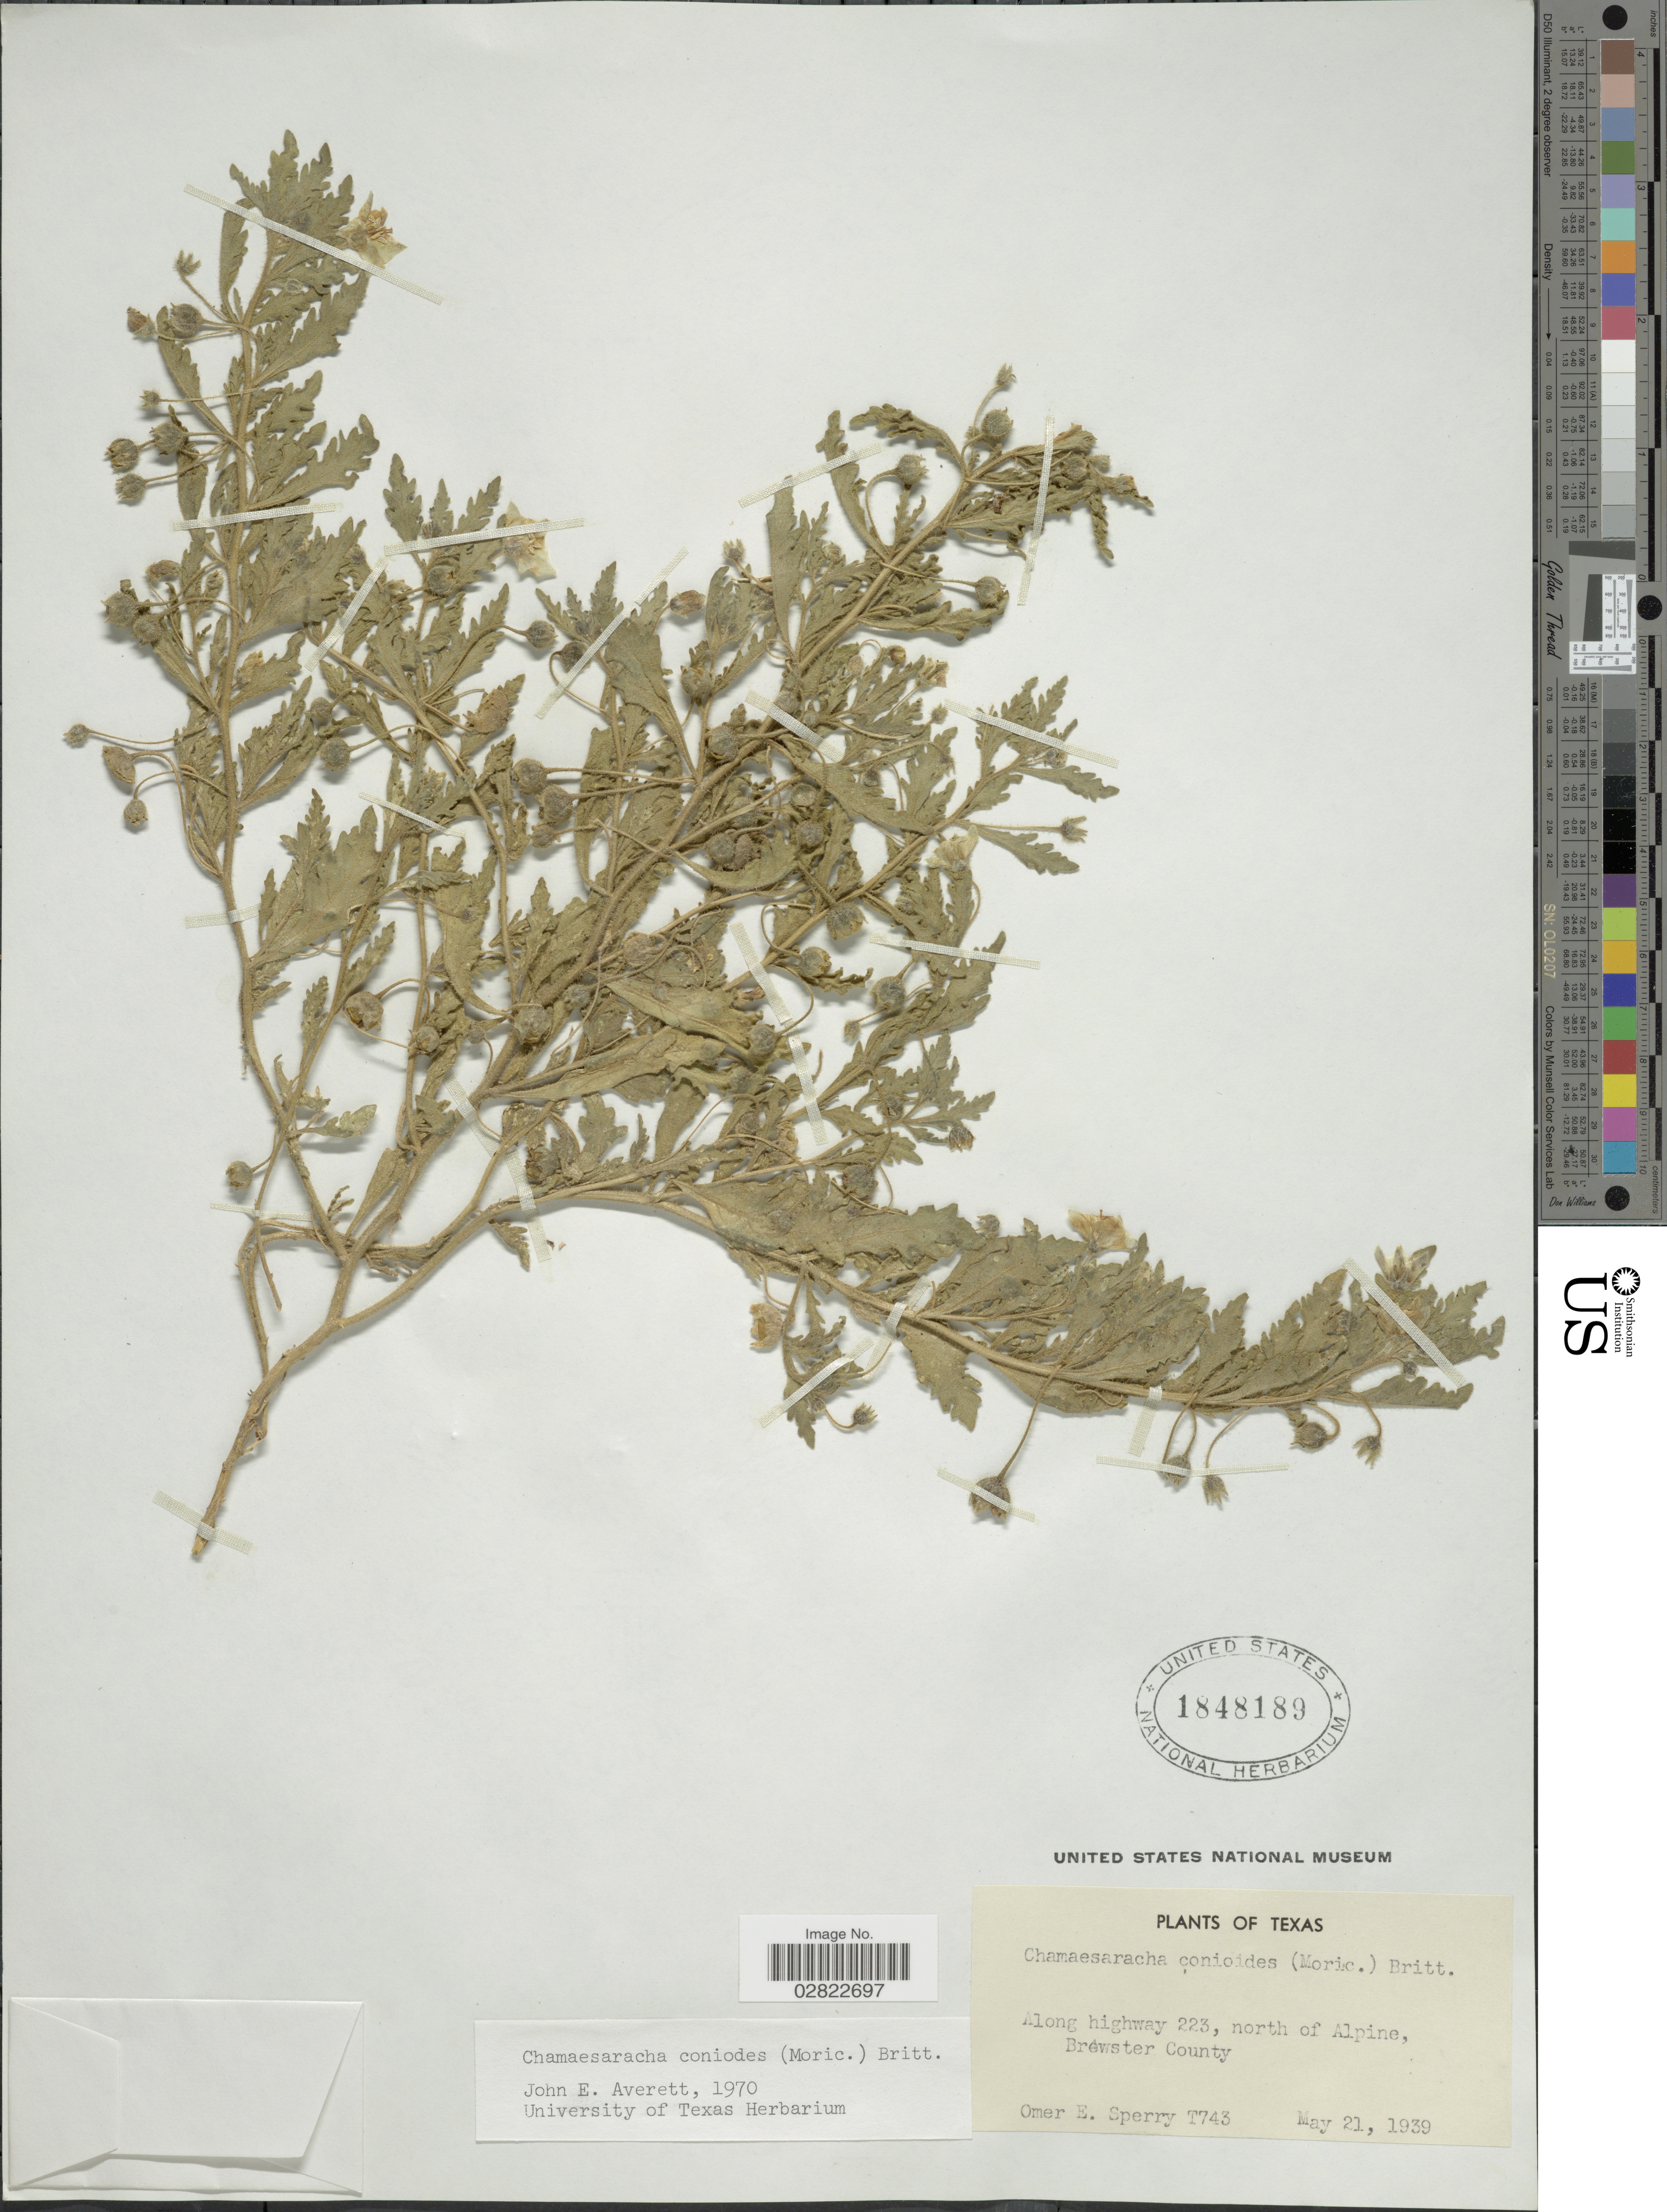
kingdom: Plantae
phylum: Tracheophyta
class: Magnoliopsida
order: Solanales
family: Solanaceae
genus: Chamaesaracha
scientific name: Chamaesaracha coniodes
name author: (Moric. ex Dunal) Britton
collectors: O. E. Sperry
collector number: T743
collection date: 1939-05-21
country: United States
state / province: Texas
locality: Along highway 223, north of Alpine, Brewster County.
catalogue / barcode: US 1848189